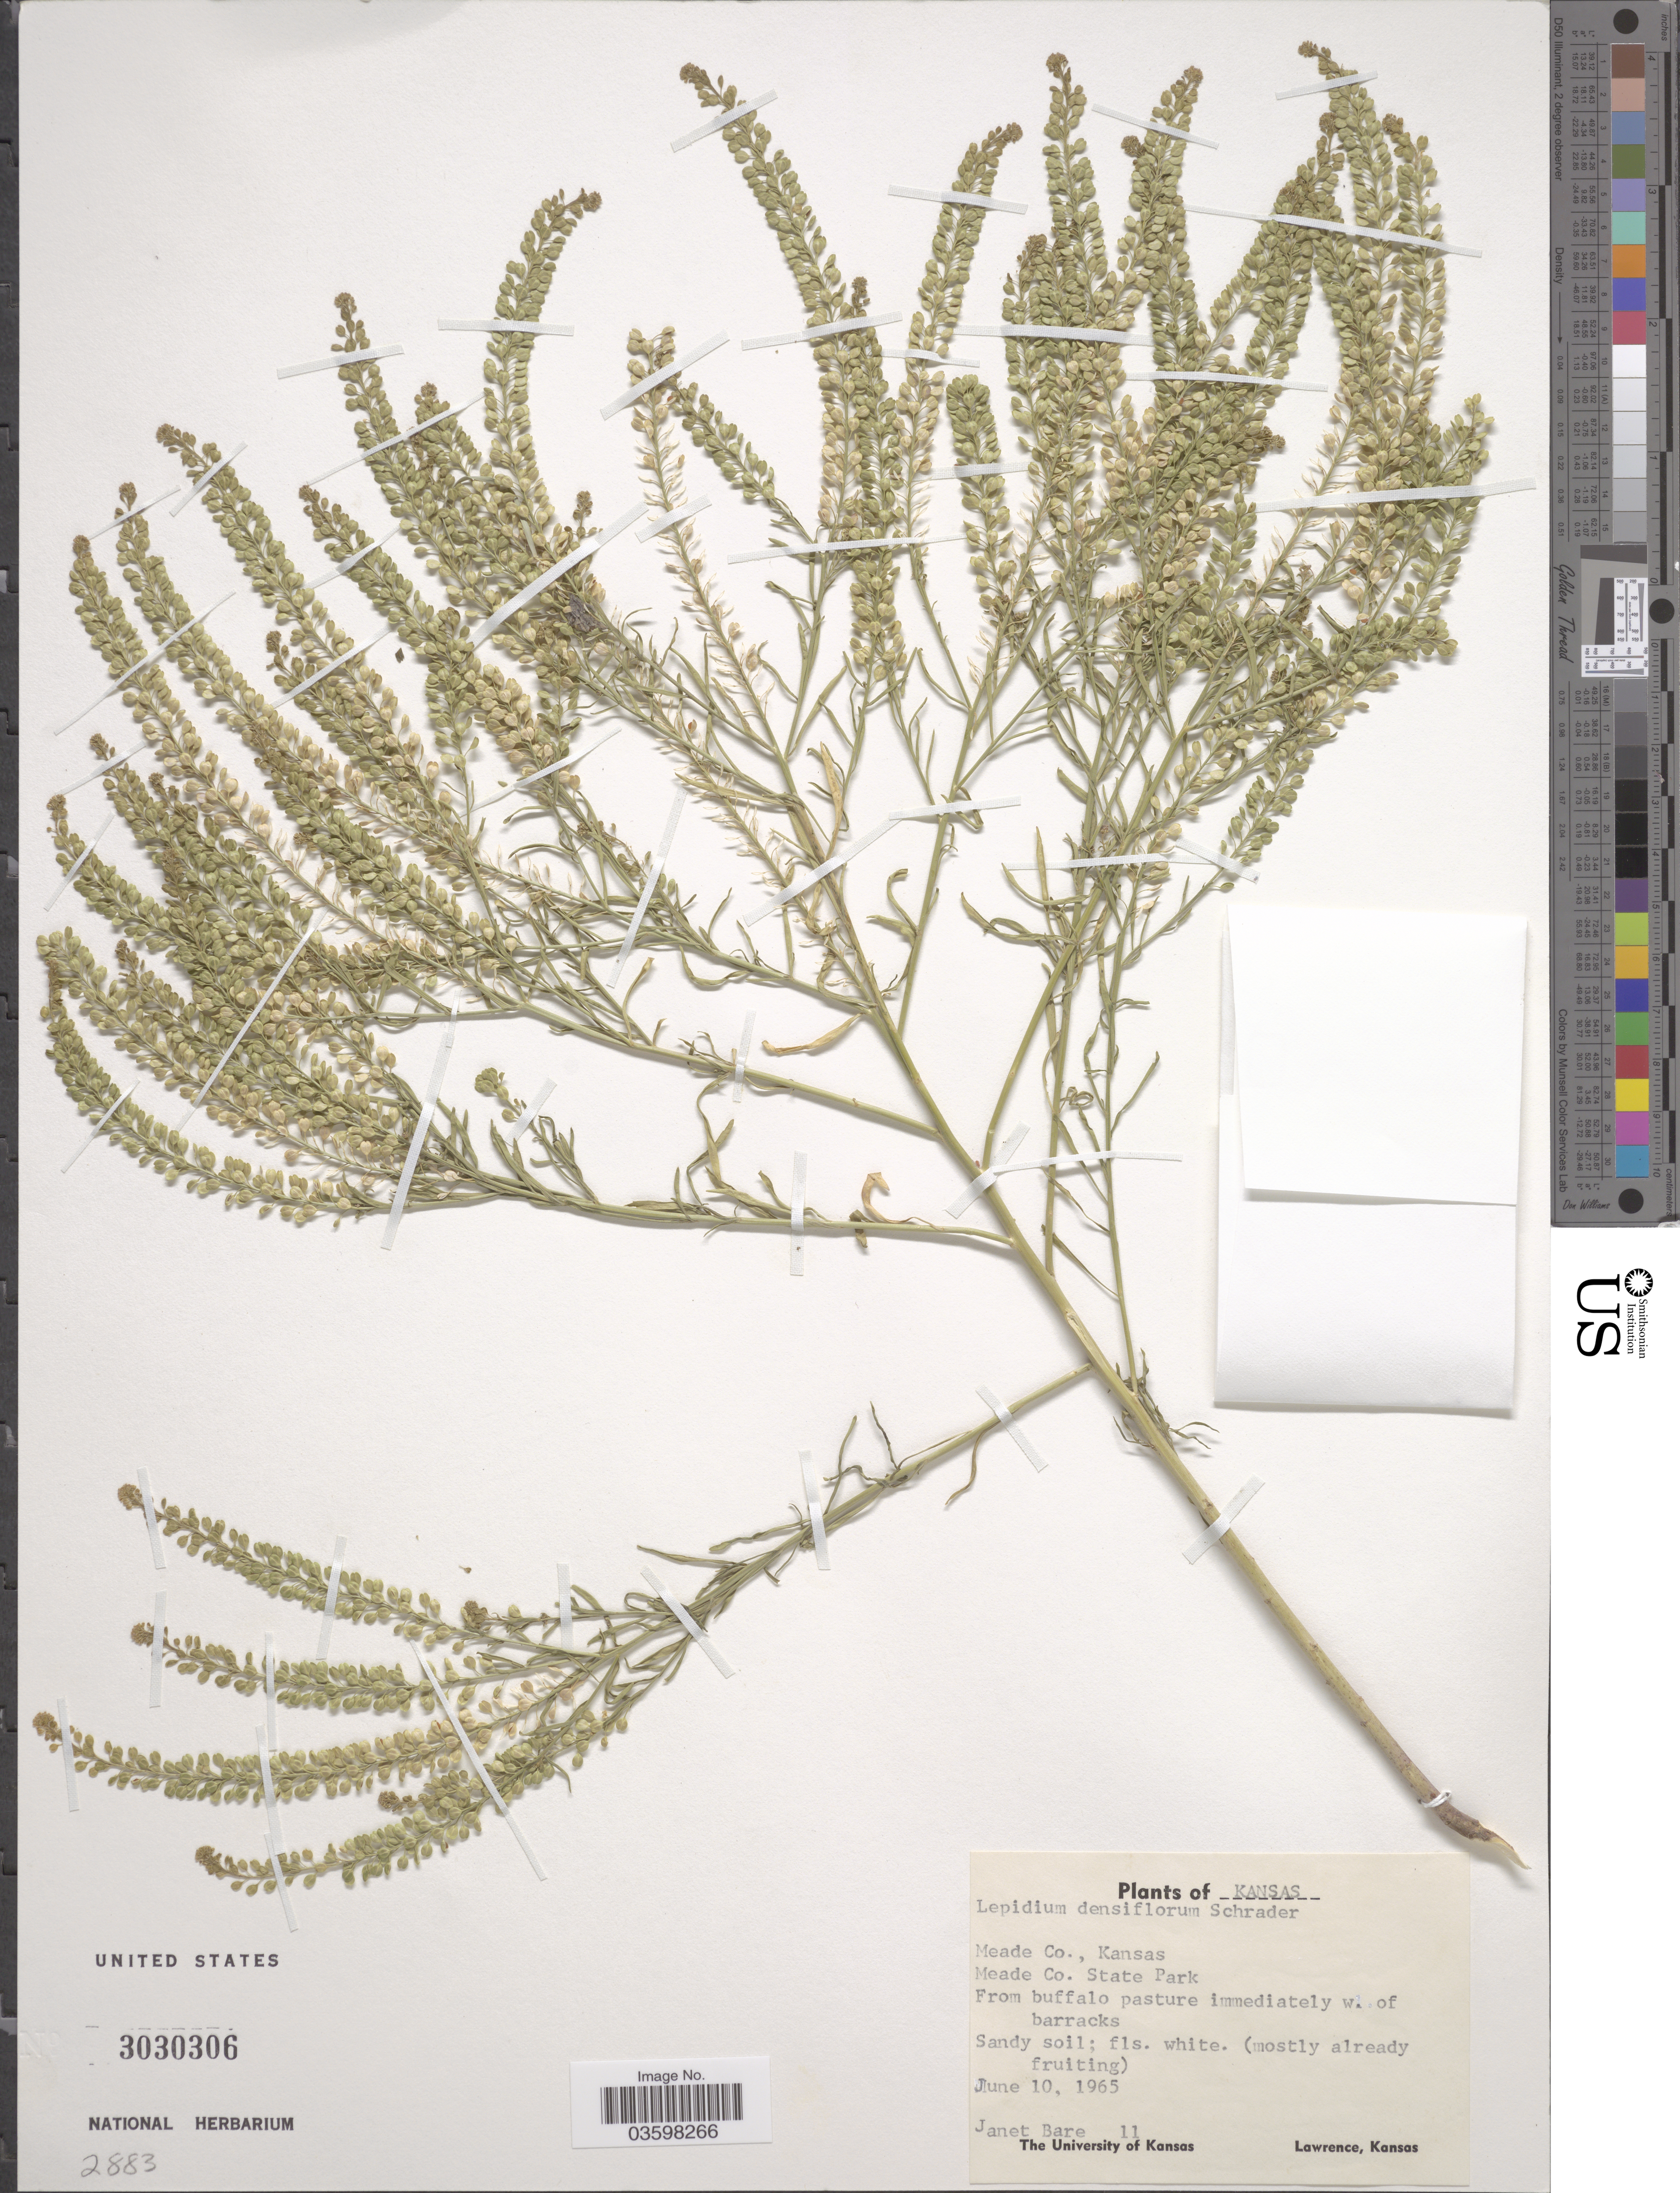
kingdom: Plantae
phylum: Tracheophyta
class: Magnoliopsida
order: Brassicales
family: Brassicaceae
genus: Lepidium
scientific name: Lepidium densiflorum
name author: Schrad.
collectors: J. Baré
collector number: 11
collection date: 1965-06-10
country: United States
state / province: Kansas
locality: Meade Co. Meade Co. State Park. From buffalo pasture immediately w. of barracks.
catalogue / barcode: US 3030306